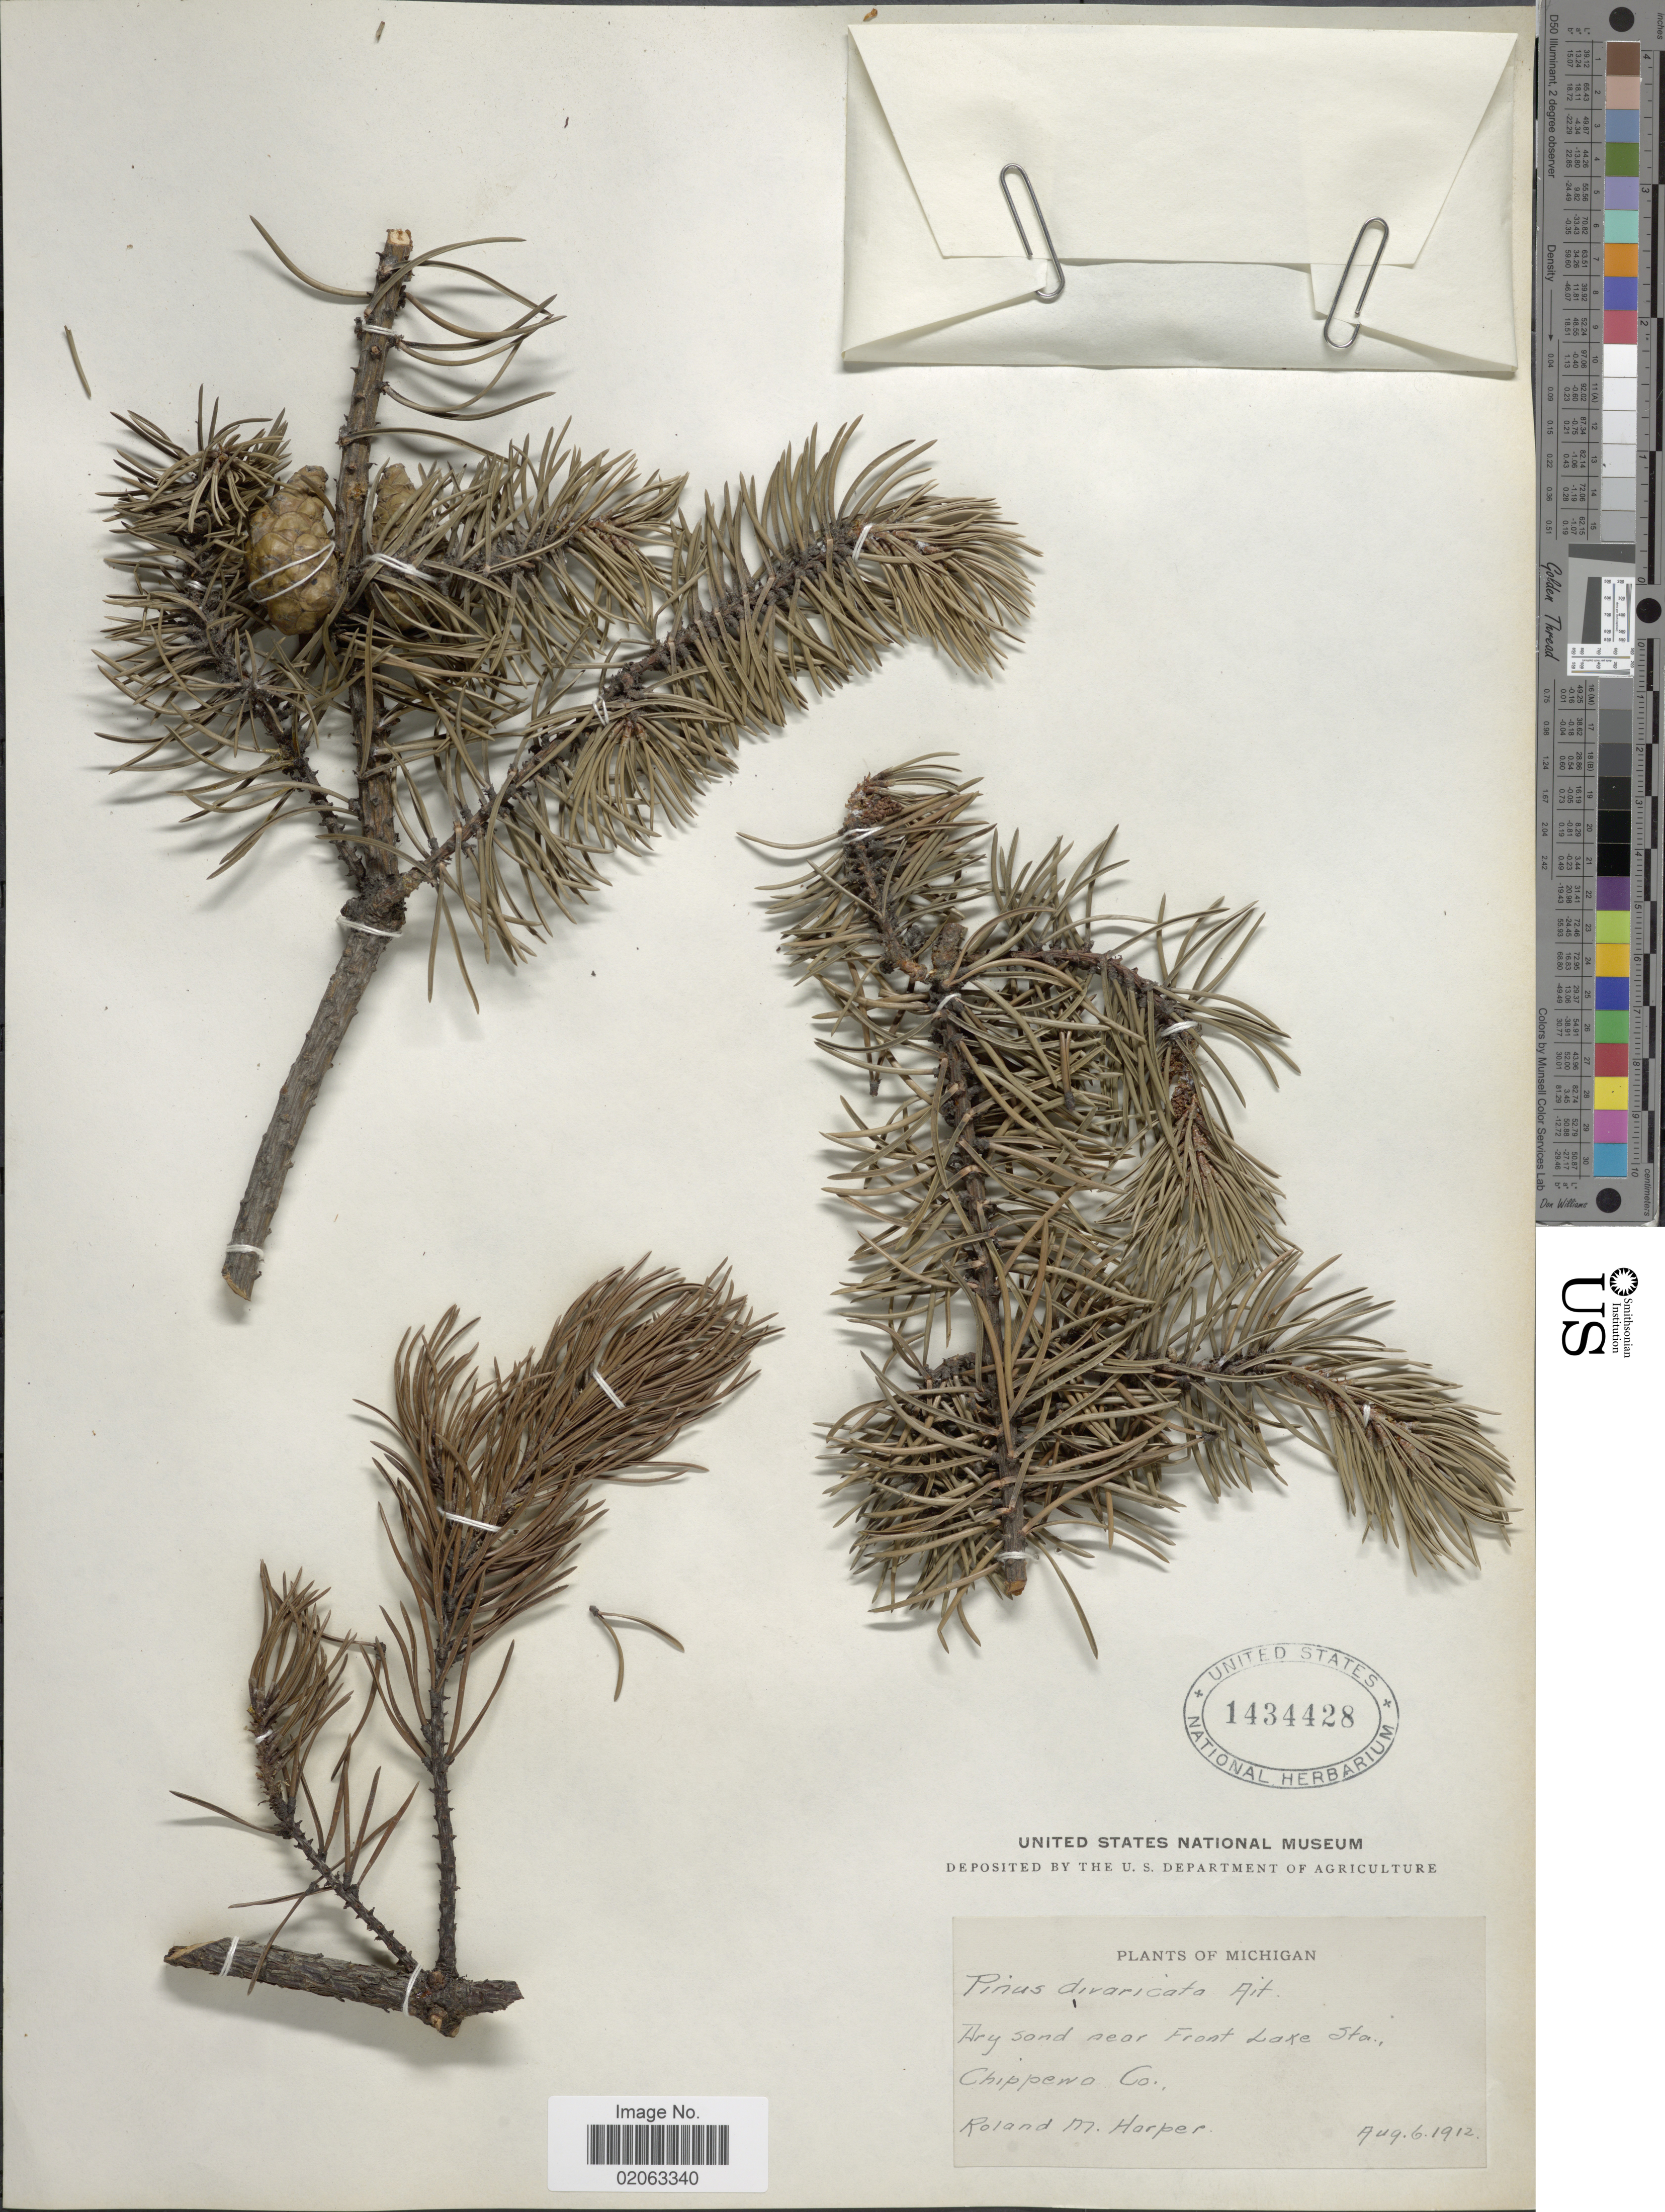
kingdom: Plantae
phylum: Tracheophyta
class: Pinopsida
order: Pinales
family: Pinaceae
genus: Pinus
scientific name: Pinus banksiana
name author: Lamb.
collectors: R. M. Harper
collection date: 1912-08-06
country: United States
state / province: Michigan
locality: Dry sand near Front Lake Sta., Chippewa Co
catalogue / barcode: US 1434428